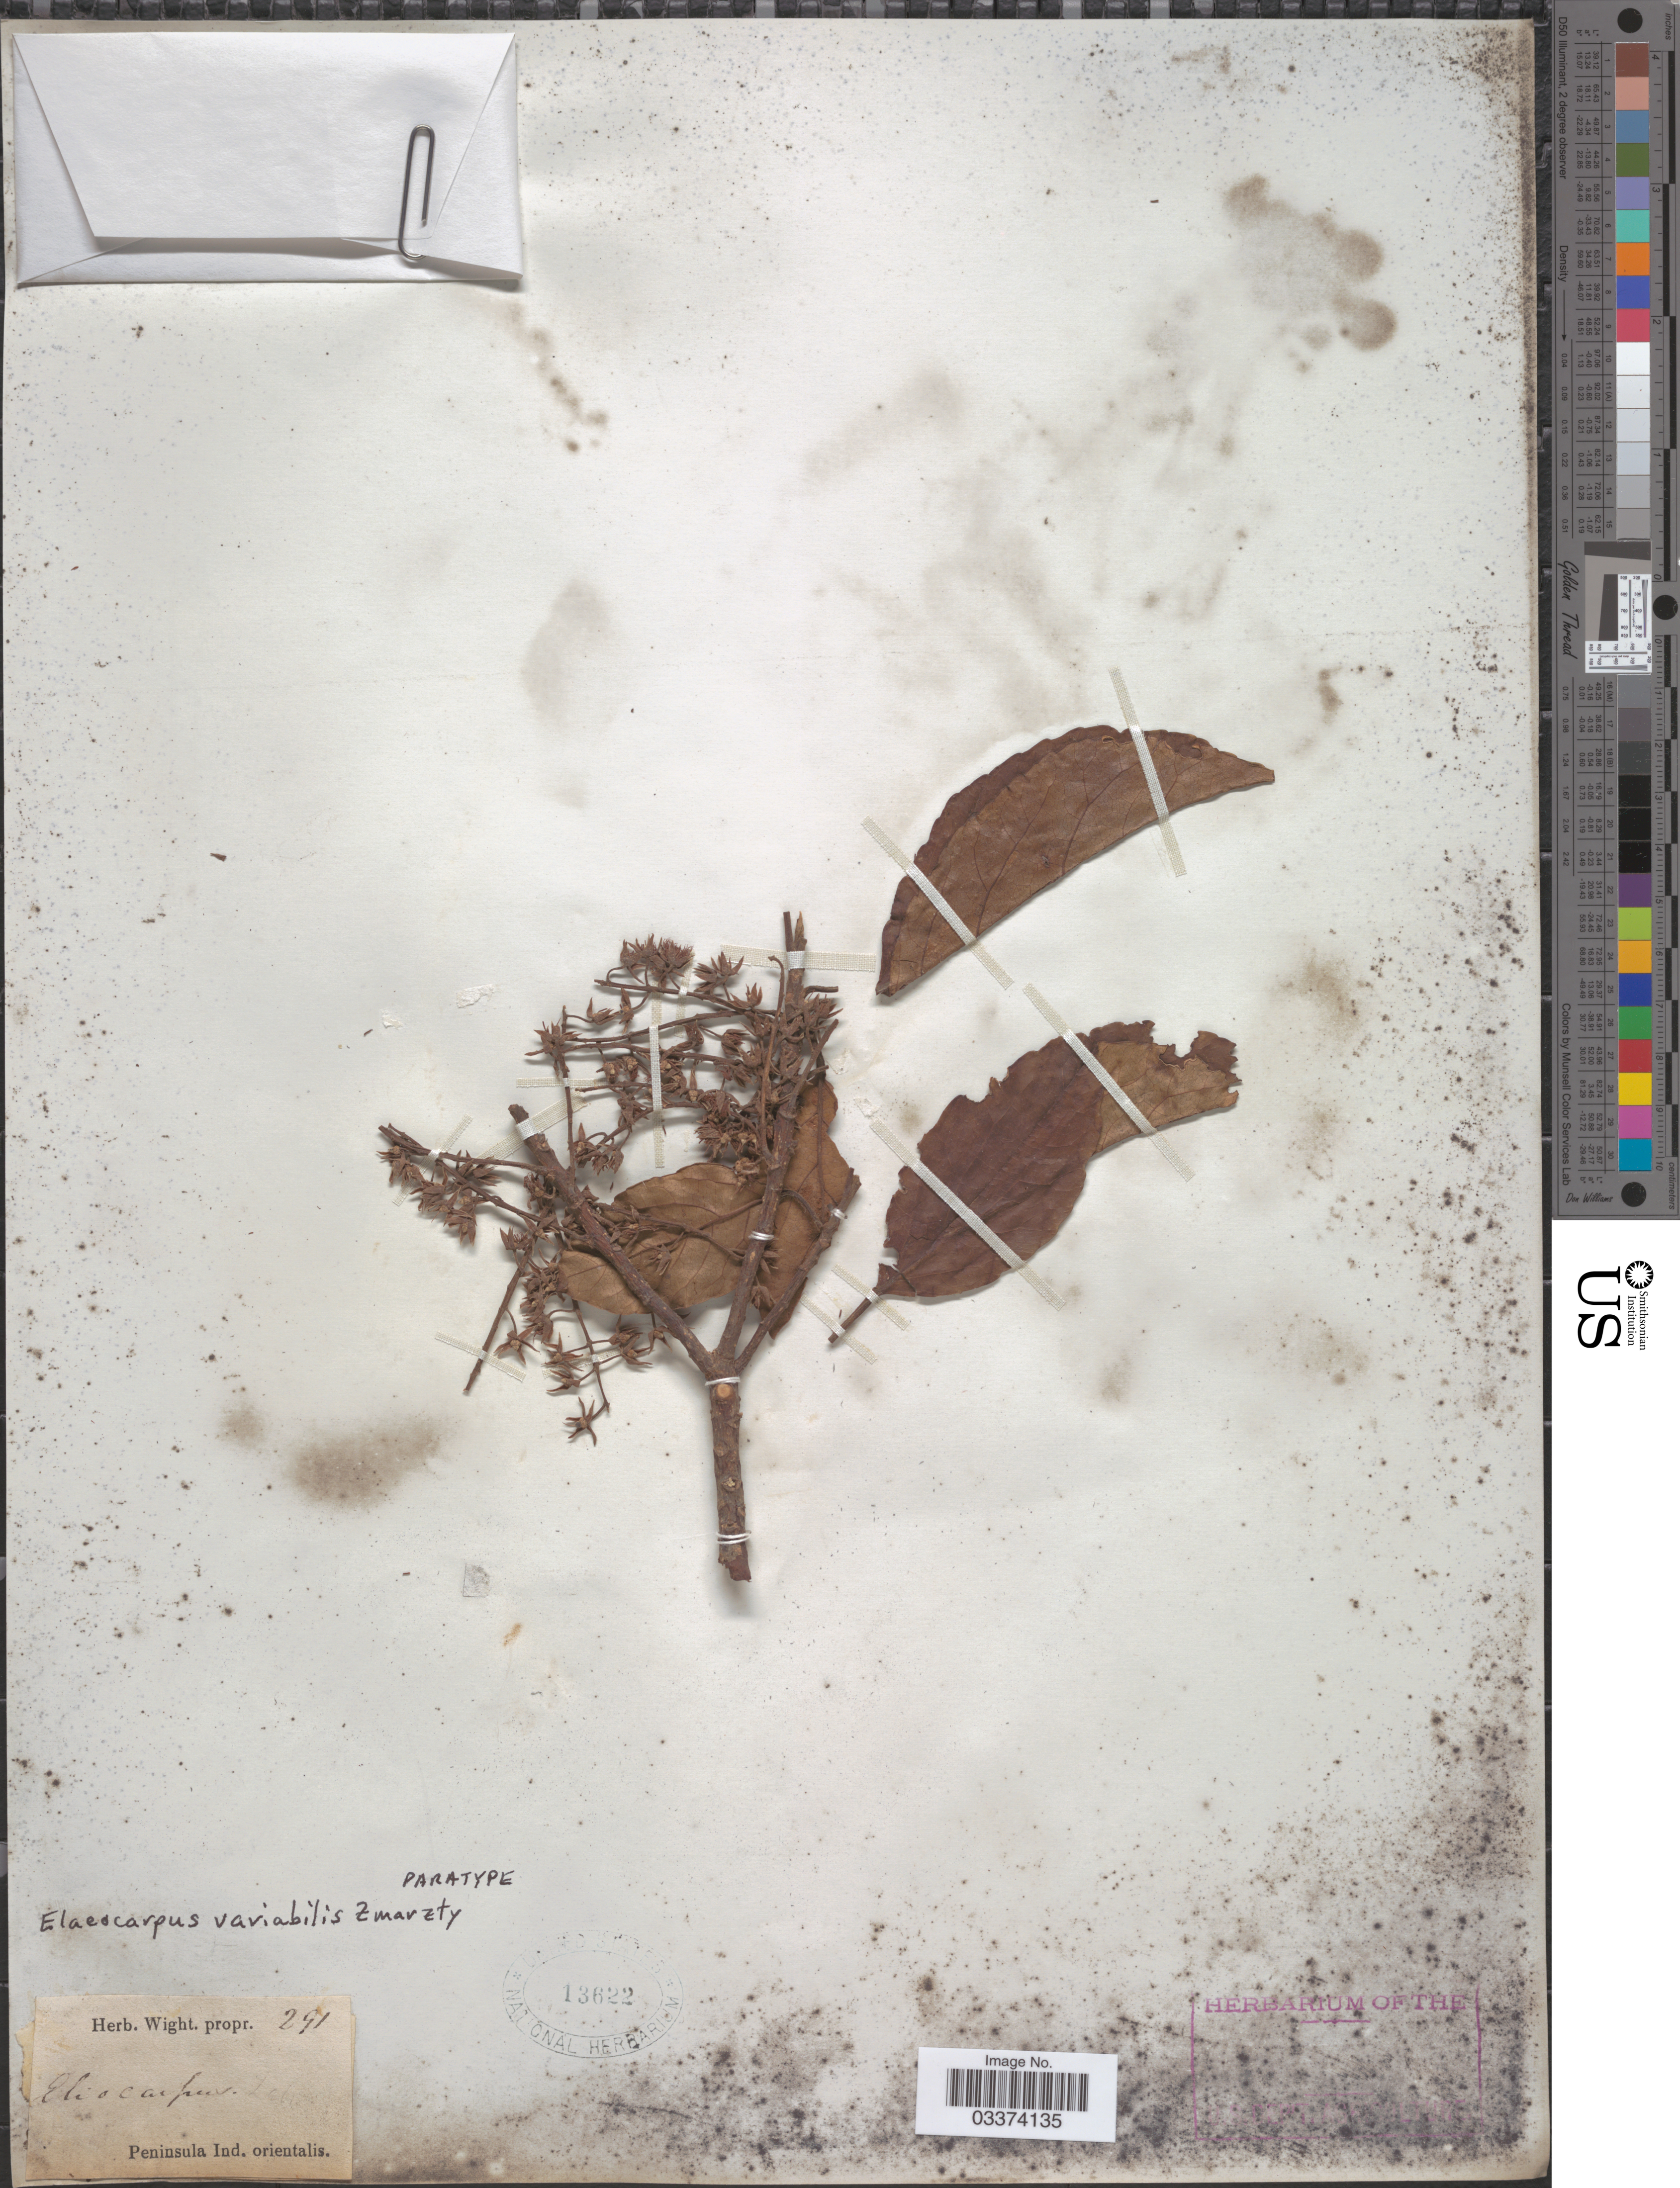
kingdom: Plantae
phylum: Tracheophyta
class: Magnoliopsida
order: Oxalidales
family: Elaeocarpaceae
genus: Elaeocarpus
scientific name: Elaeocarpus variabilis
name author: Zmarzty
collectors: ex Herb. Wight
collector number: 291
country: India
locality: Peninsula Ind. orientalis.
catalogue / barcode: US 13622